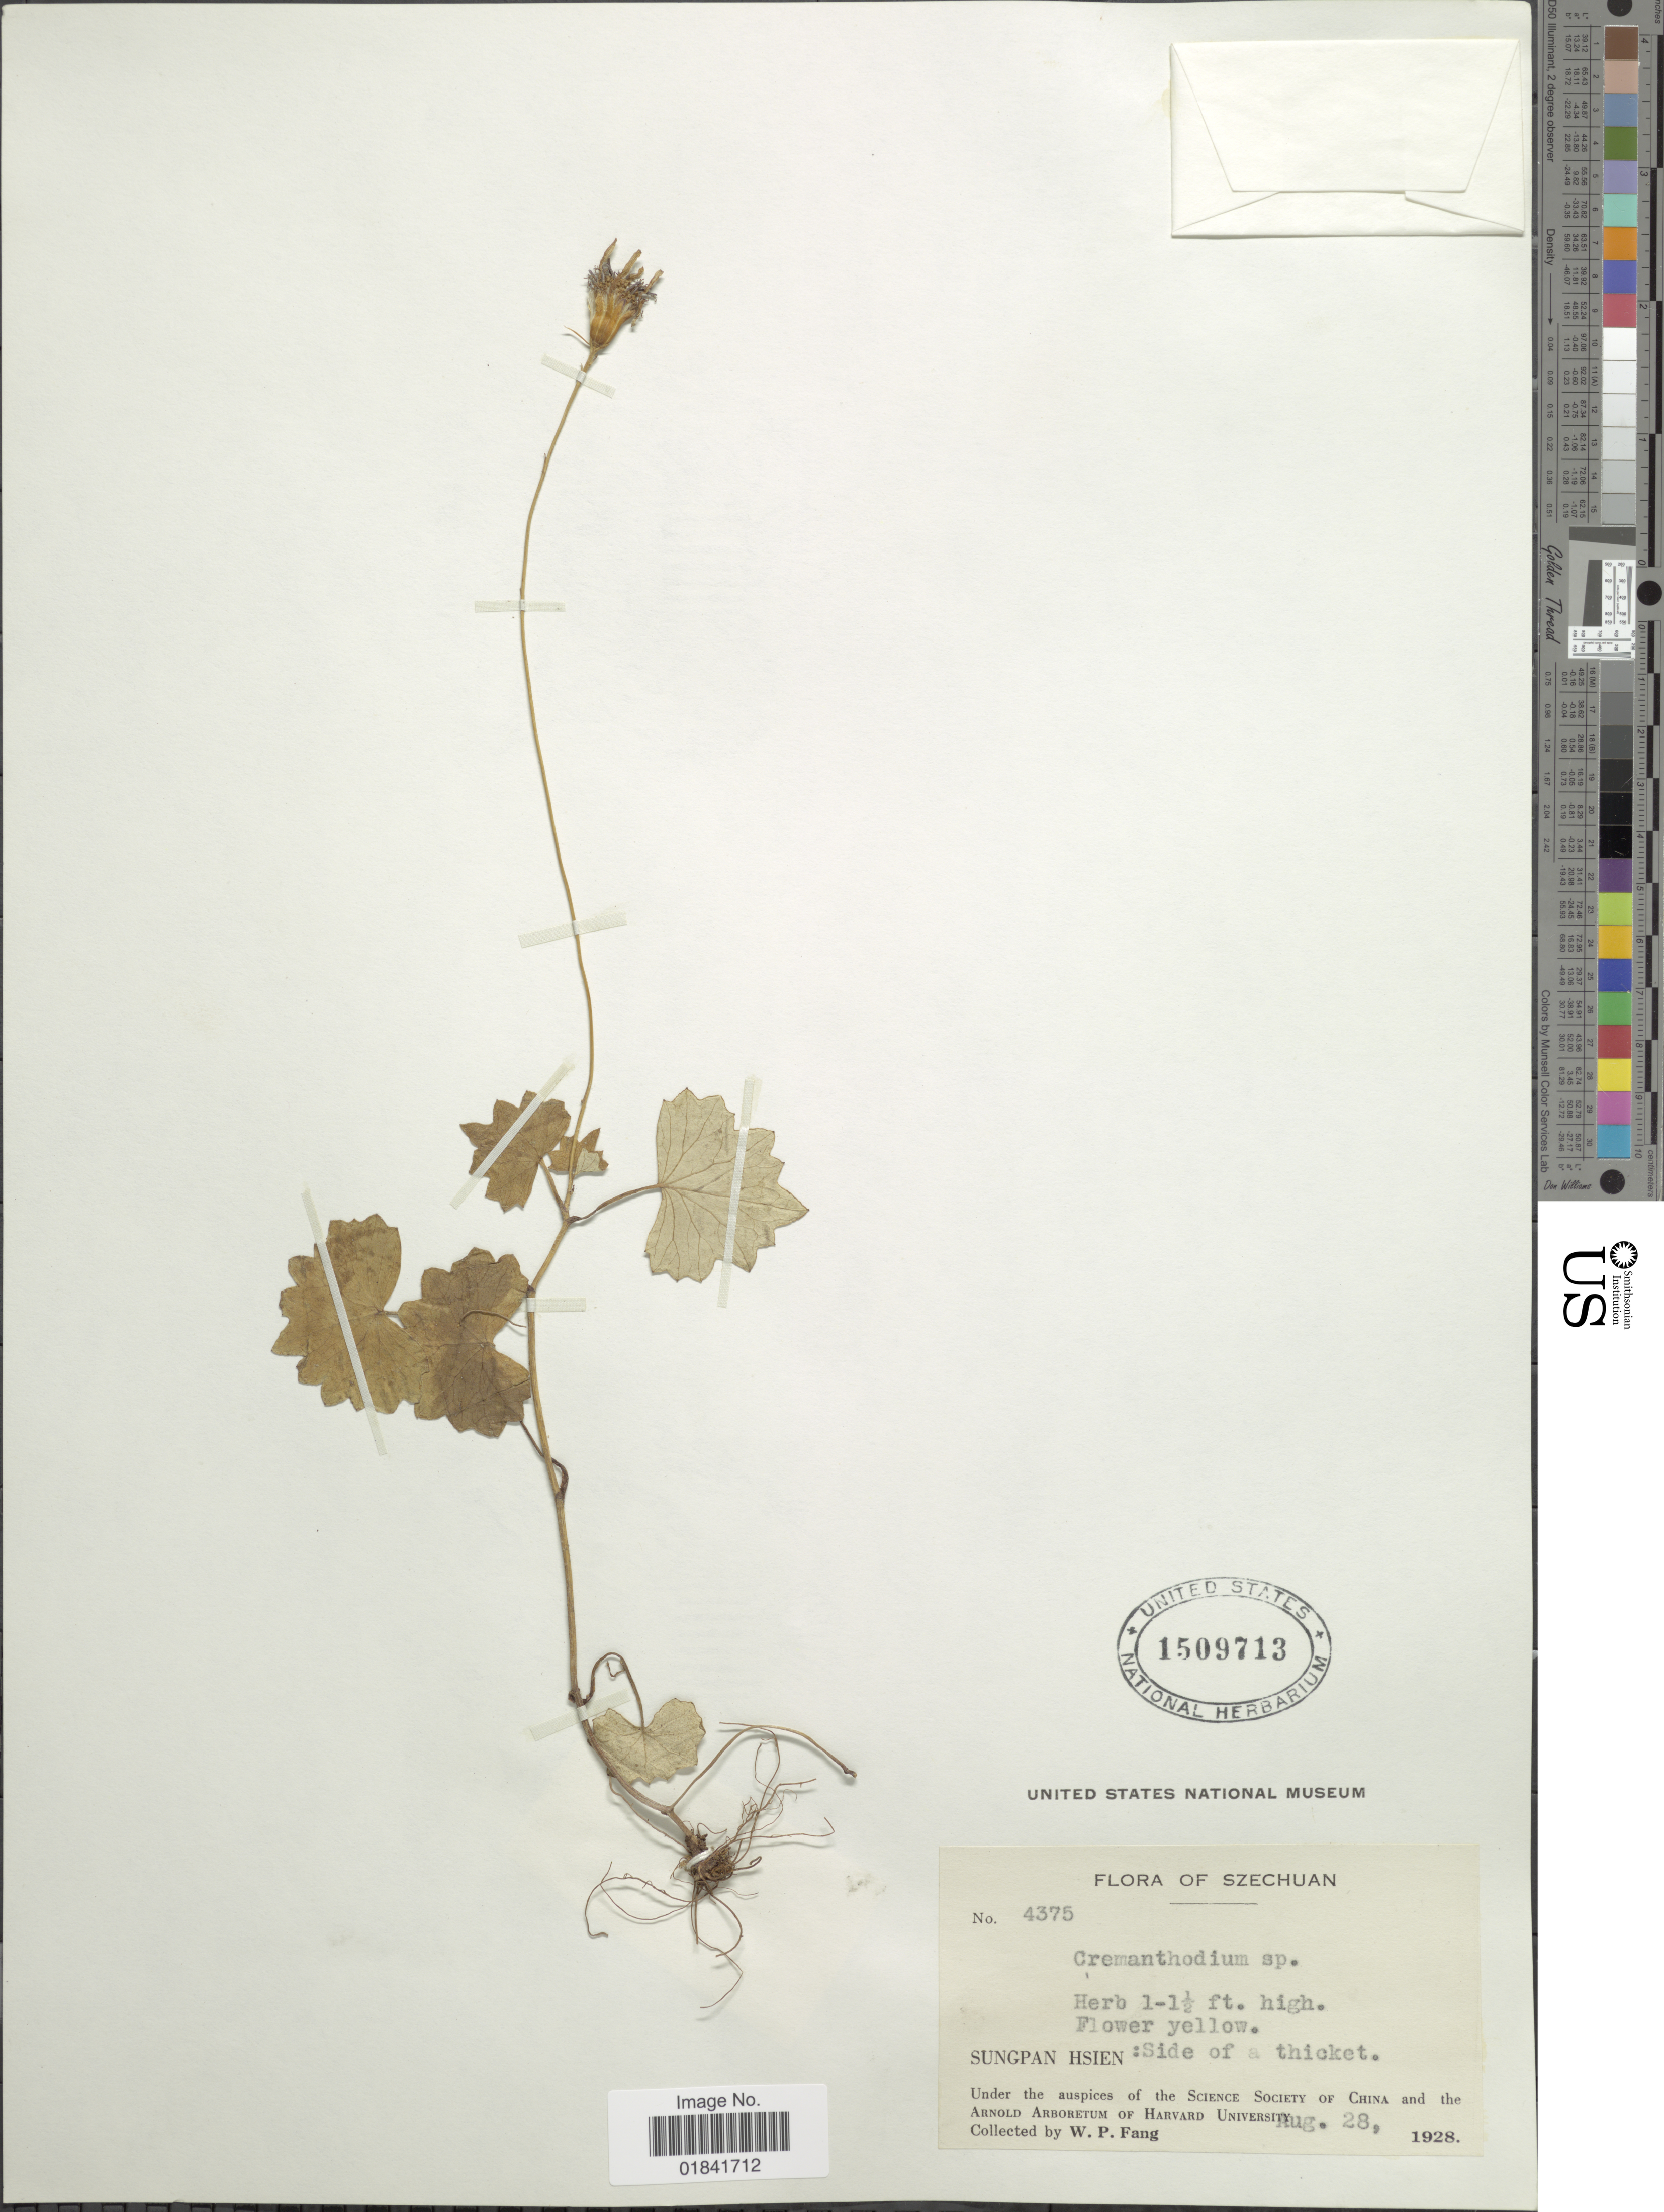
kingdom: Plantae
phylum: Tracheophyta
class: Magnoliopsida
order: Asterales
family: Asteraceae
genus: Senecio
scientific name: Senecio sp.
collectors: W. P. Fang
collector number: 4375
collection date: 1928-08-25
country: China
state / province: Sichuan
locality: Szechuan, Sungpan Hsien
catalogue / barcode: US 1509713